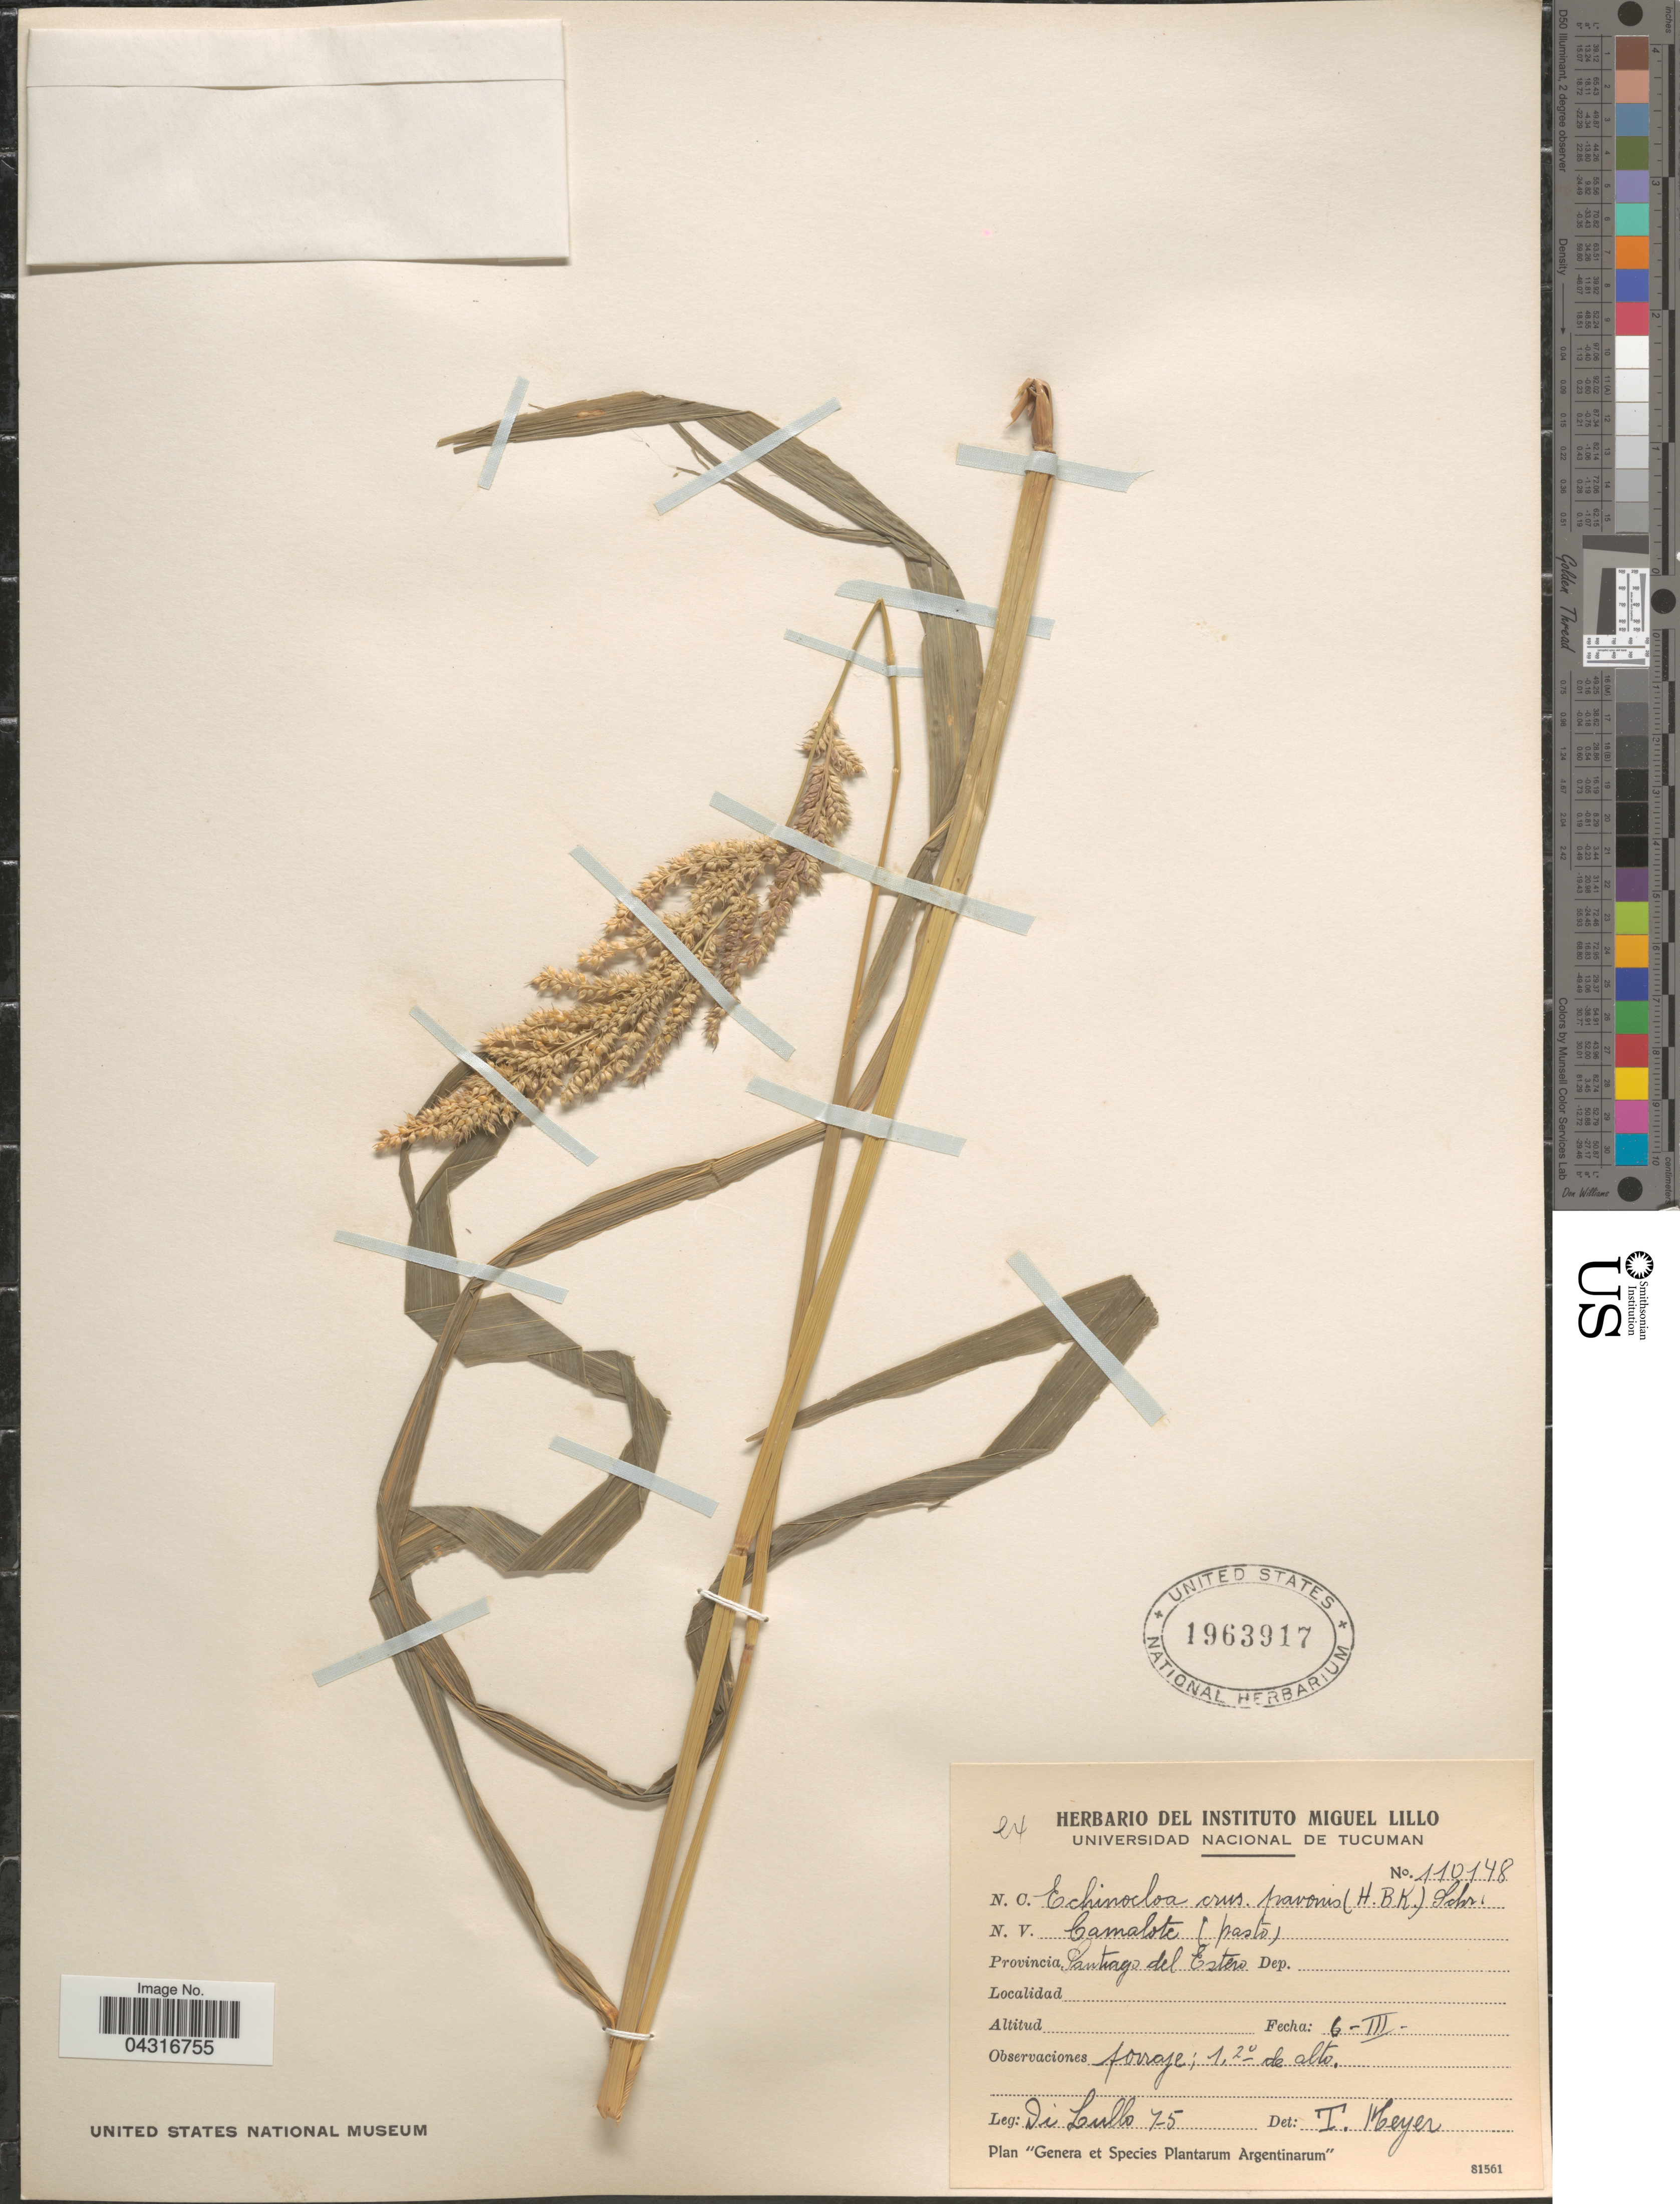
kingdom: Plantae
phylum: Tracheophyta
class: Liliopsida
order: Poales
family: Poaceae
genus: Echinochloa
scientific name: Echinochloa crus-pavonis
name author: (Kunth) Schult.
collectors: Di Lullo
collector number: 75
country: Argentina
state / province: Santiago del Estero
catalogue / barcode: US 1963917